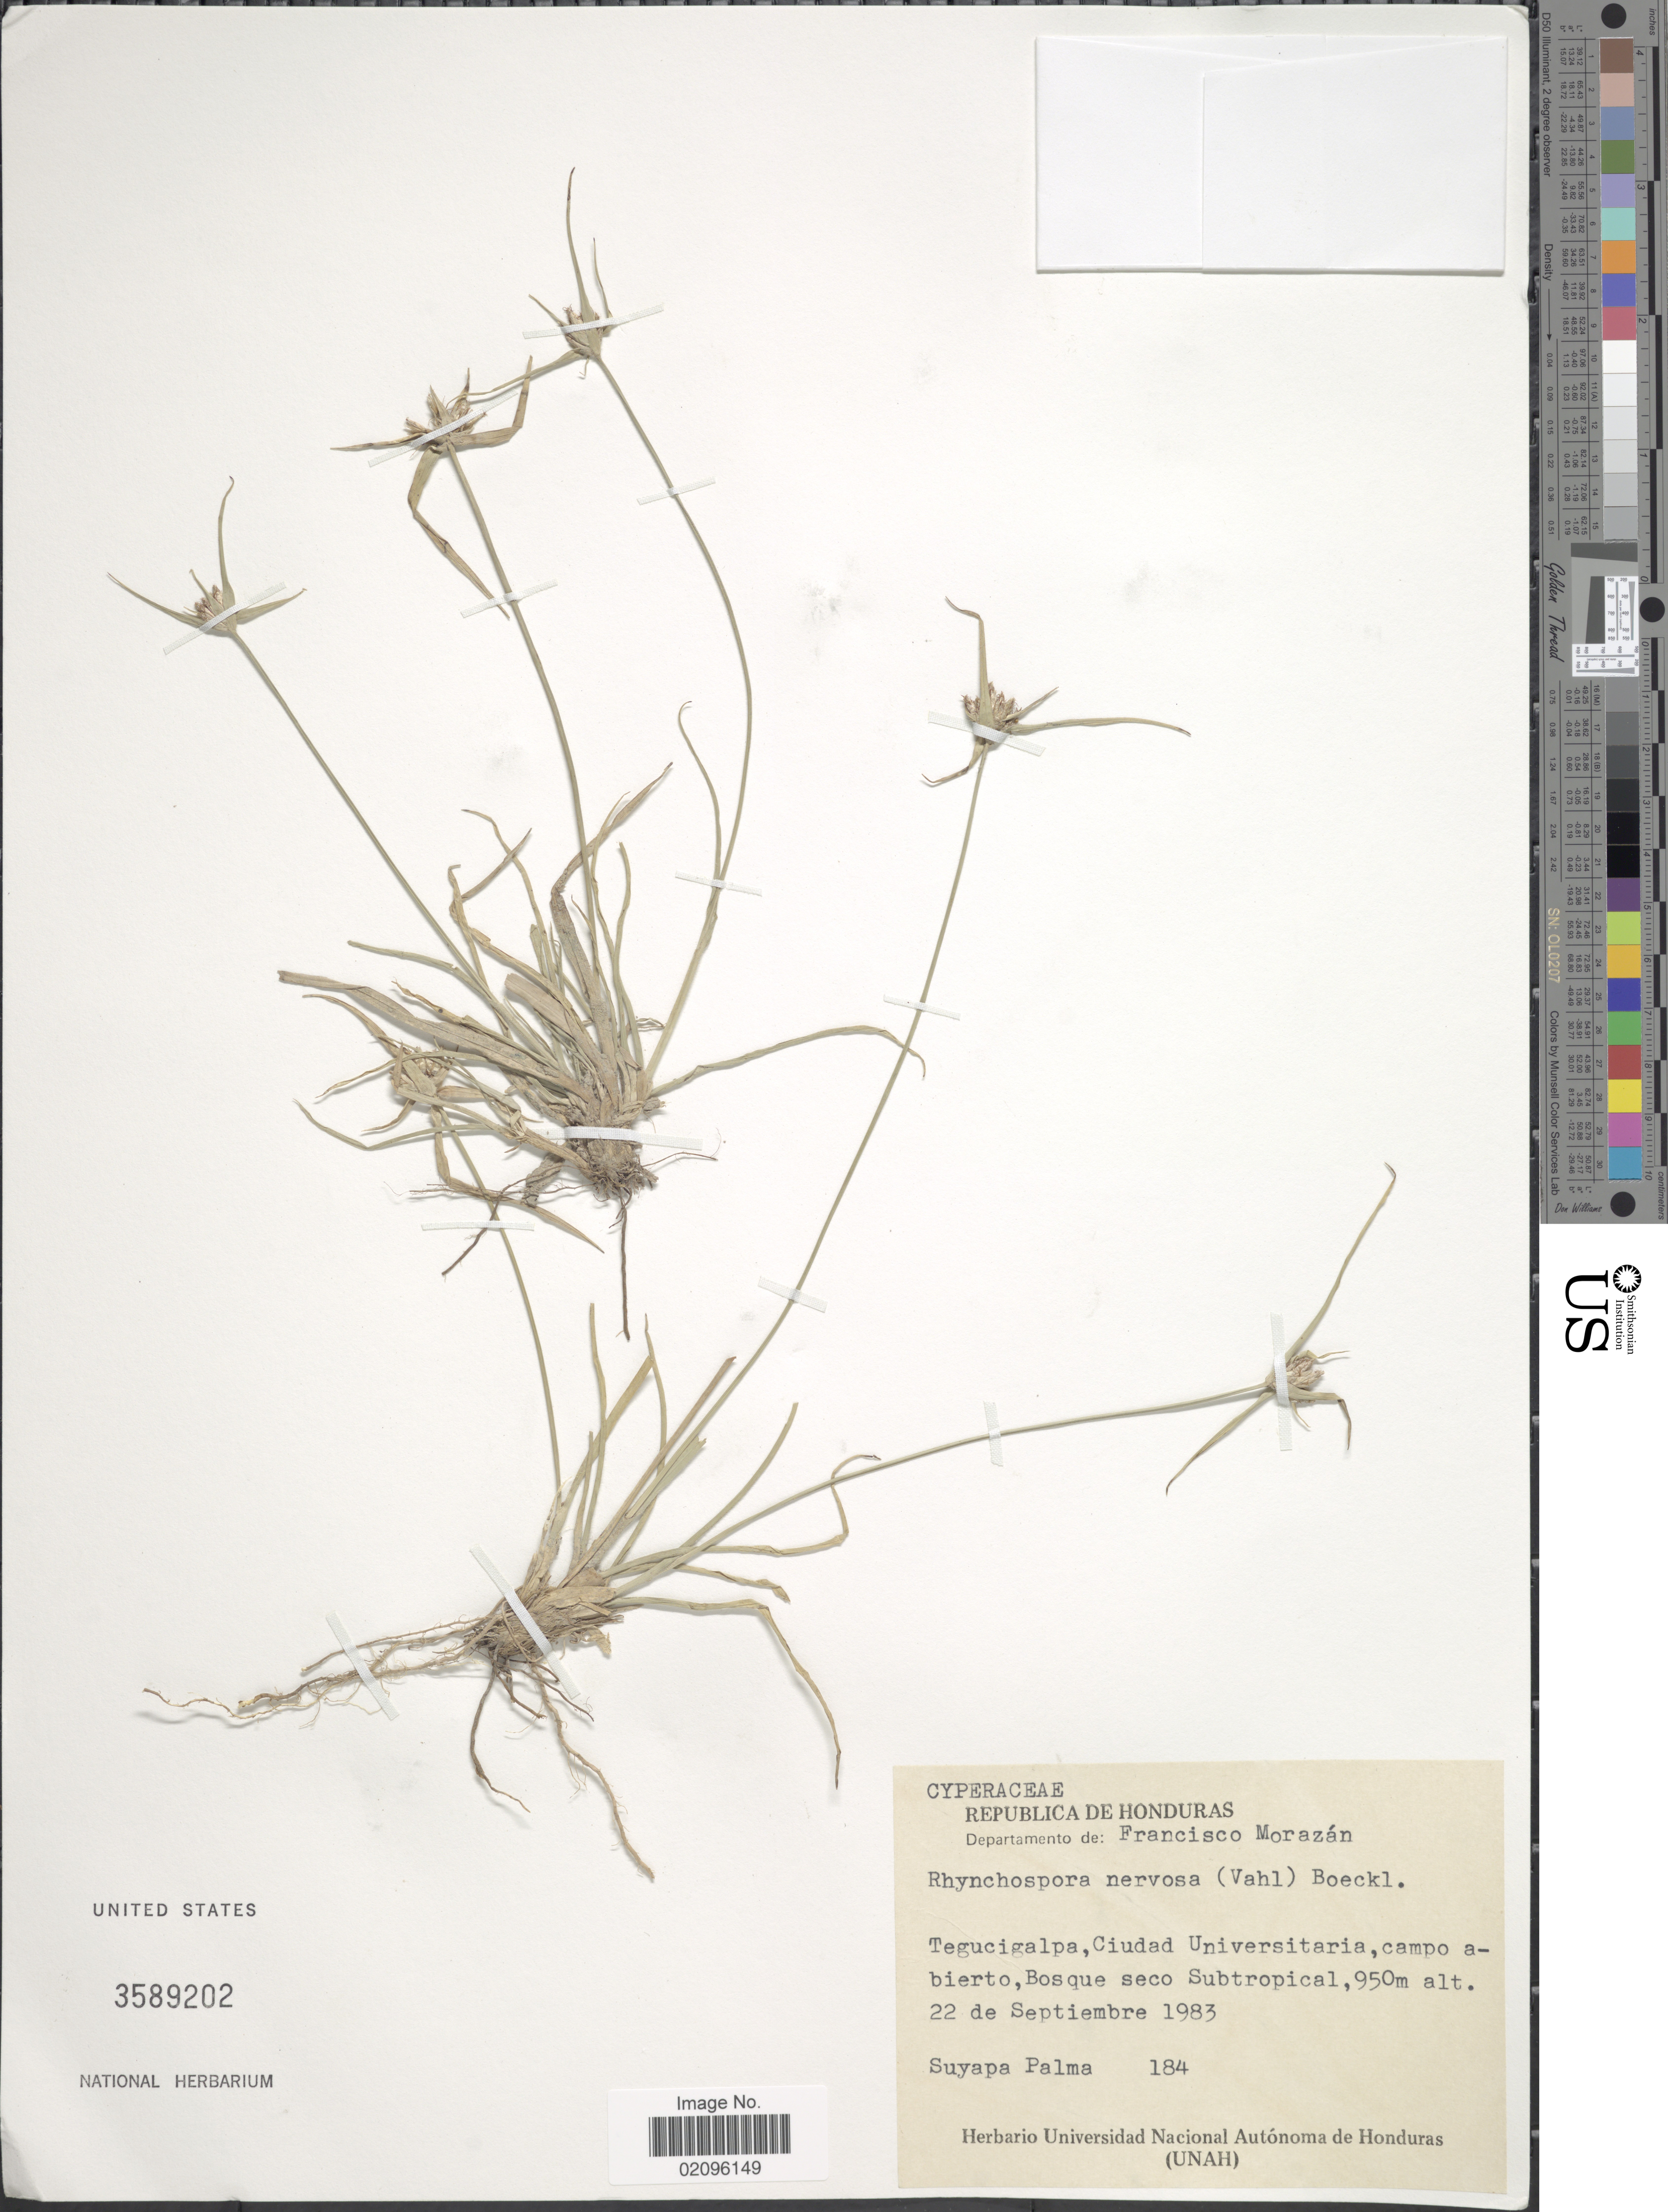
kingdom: Plantae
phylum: Tracheophyta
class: Liliopsida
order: Poales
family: Cyperaceae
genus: Rhynchospora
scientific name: Rhynchospora nervosa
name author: (Vahl) Boeckeler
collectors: S. Palma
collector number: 184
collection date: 1983-09-22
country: Honduras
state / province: Fco. Morazán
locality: Tegucigalpa, Ciudad Universitaria, campo abierto.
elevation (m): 950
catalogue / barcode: US 3589202